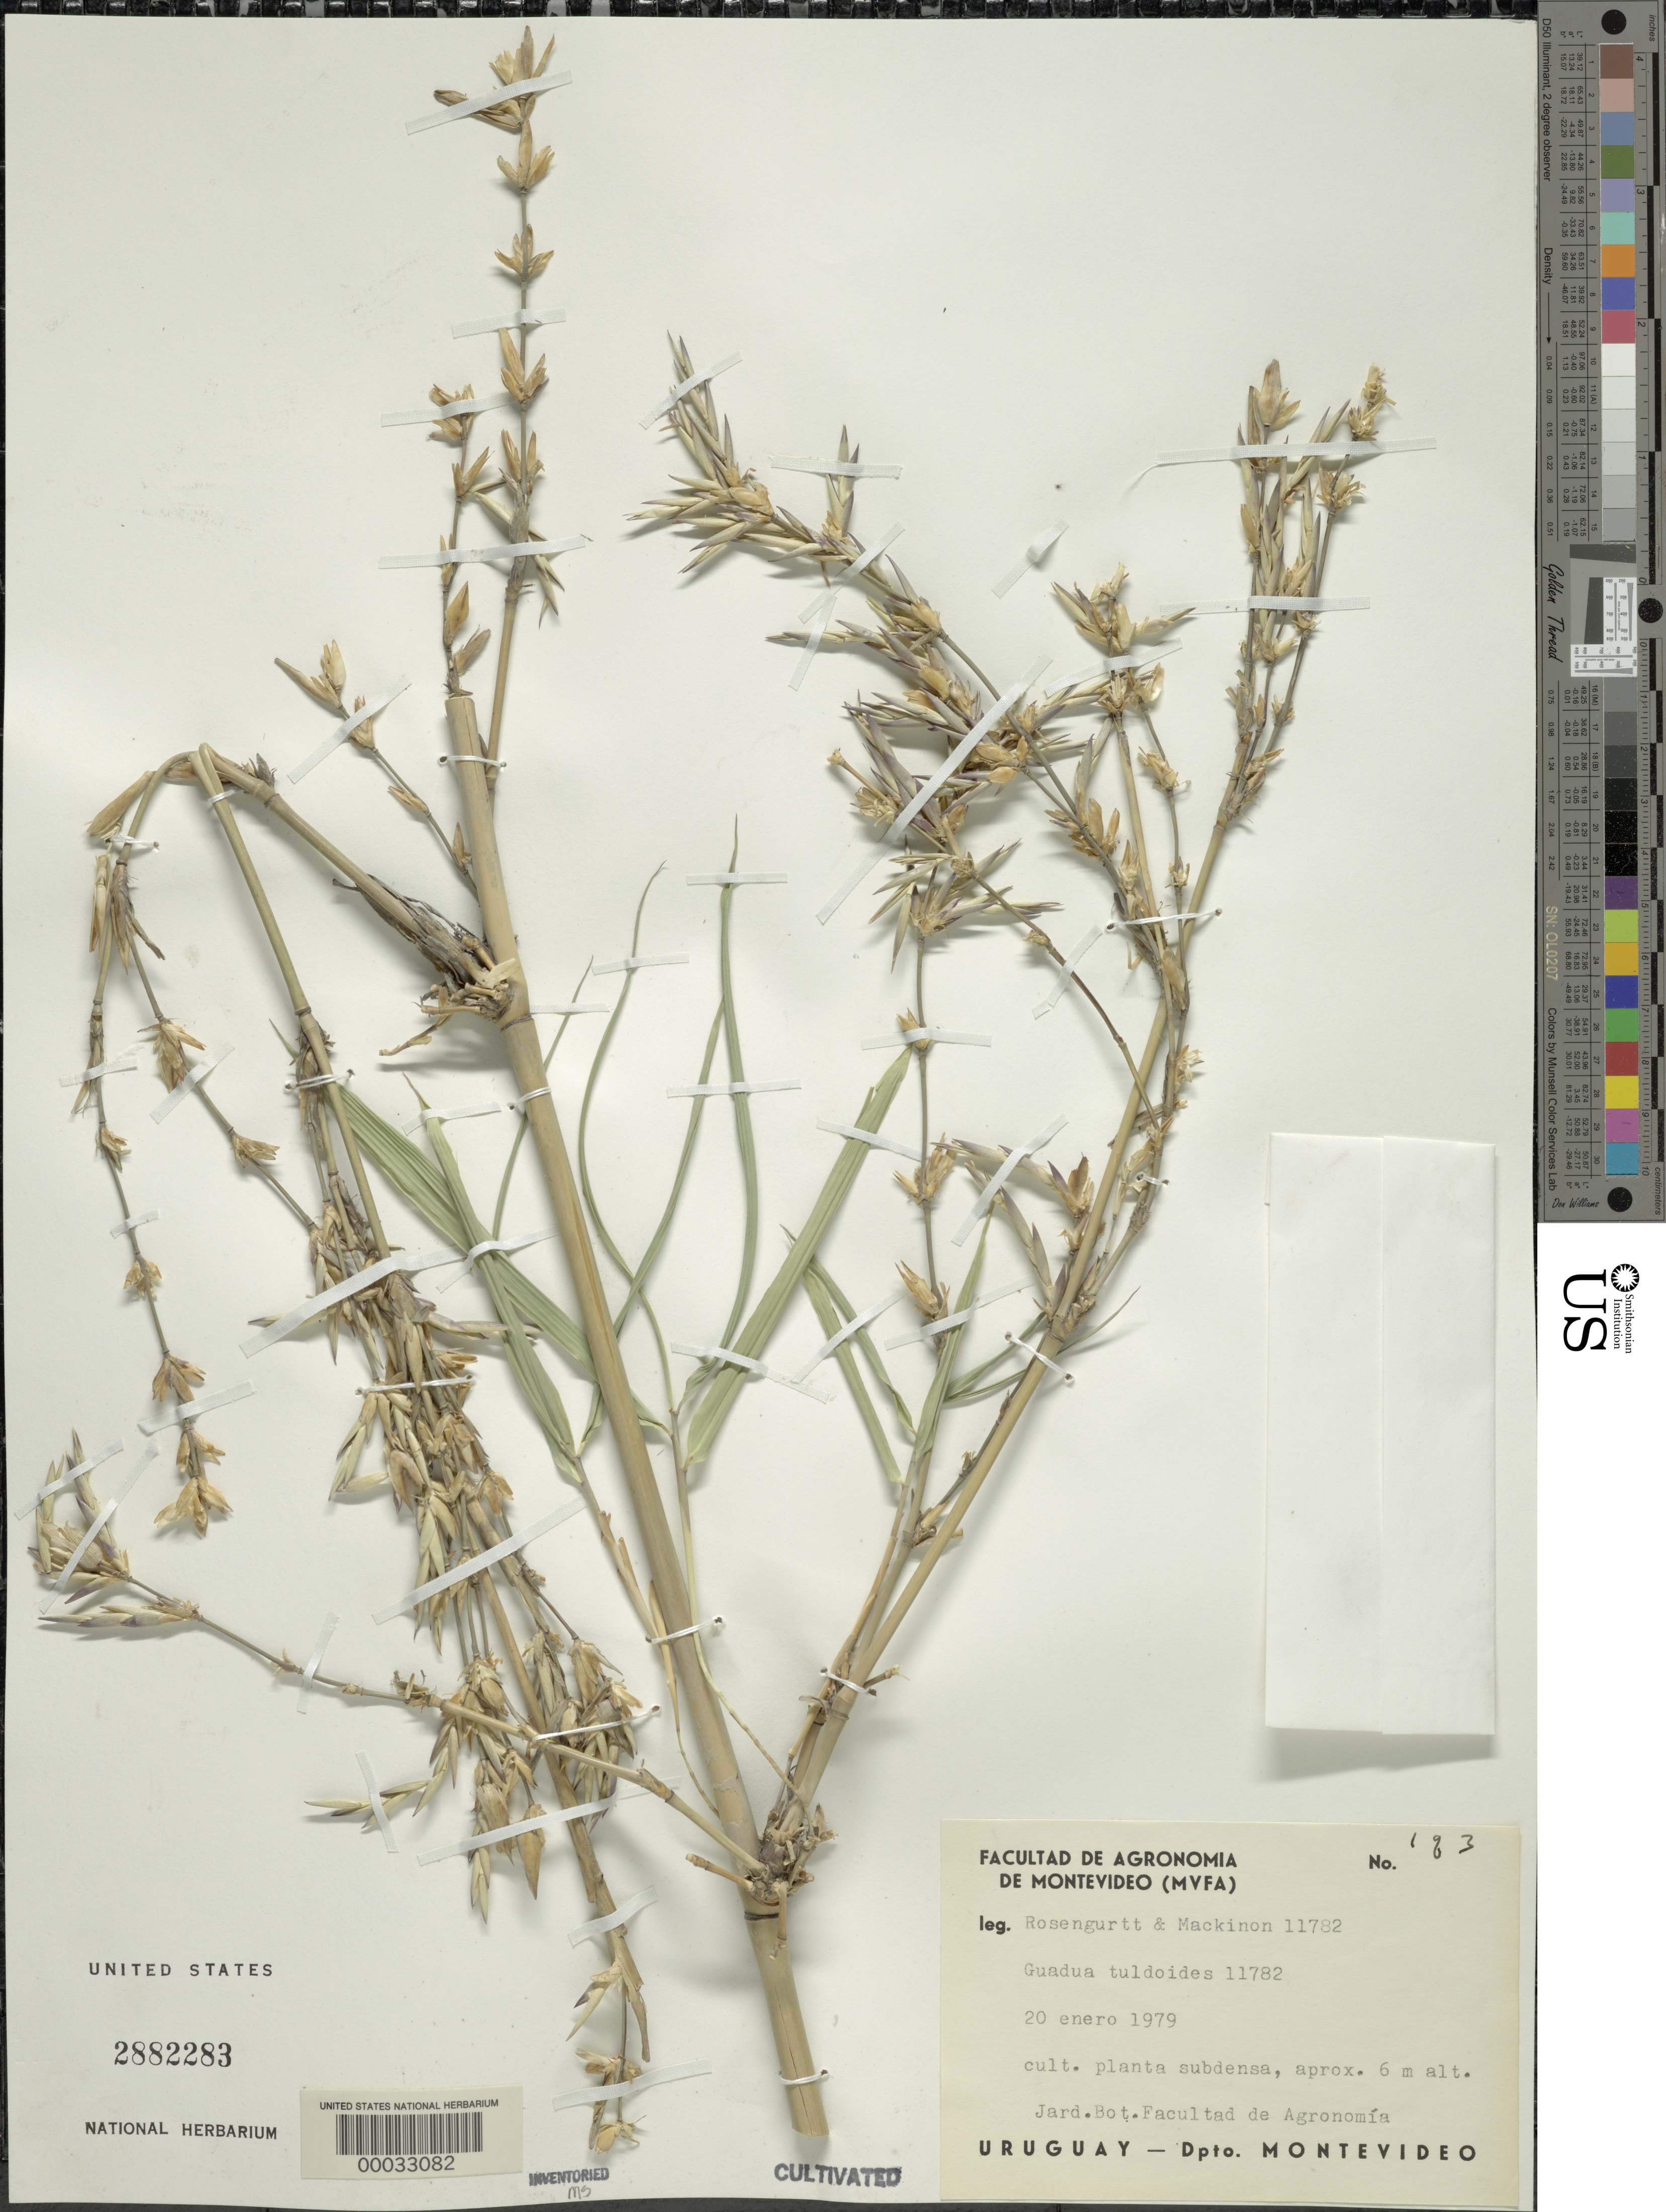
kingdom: Plantae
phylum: Tracheophyta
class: Liliopsida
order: Poales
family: Poaceae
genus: Bambusa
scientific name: Bambusa tuldoides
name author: Munro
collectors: B. Rosengurtt & -. Mackinon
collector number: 11782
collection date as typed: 20 Jan 1979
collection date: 1979-01-20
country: Uruguay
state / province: Montevideo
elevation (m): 6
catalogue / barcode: US 2882283